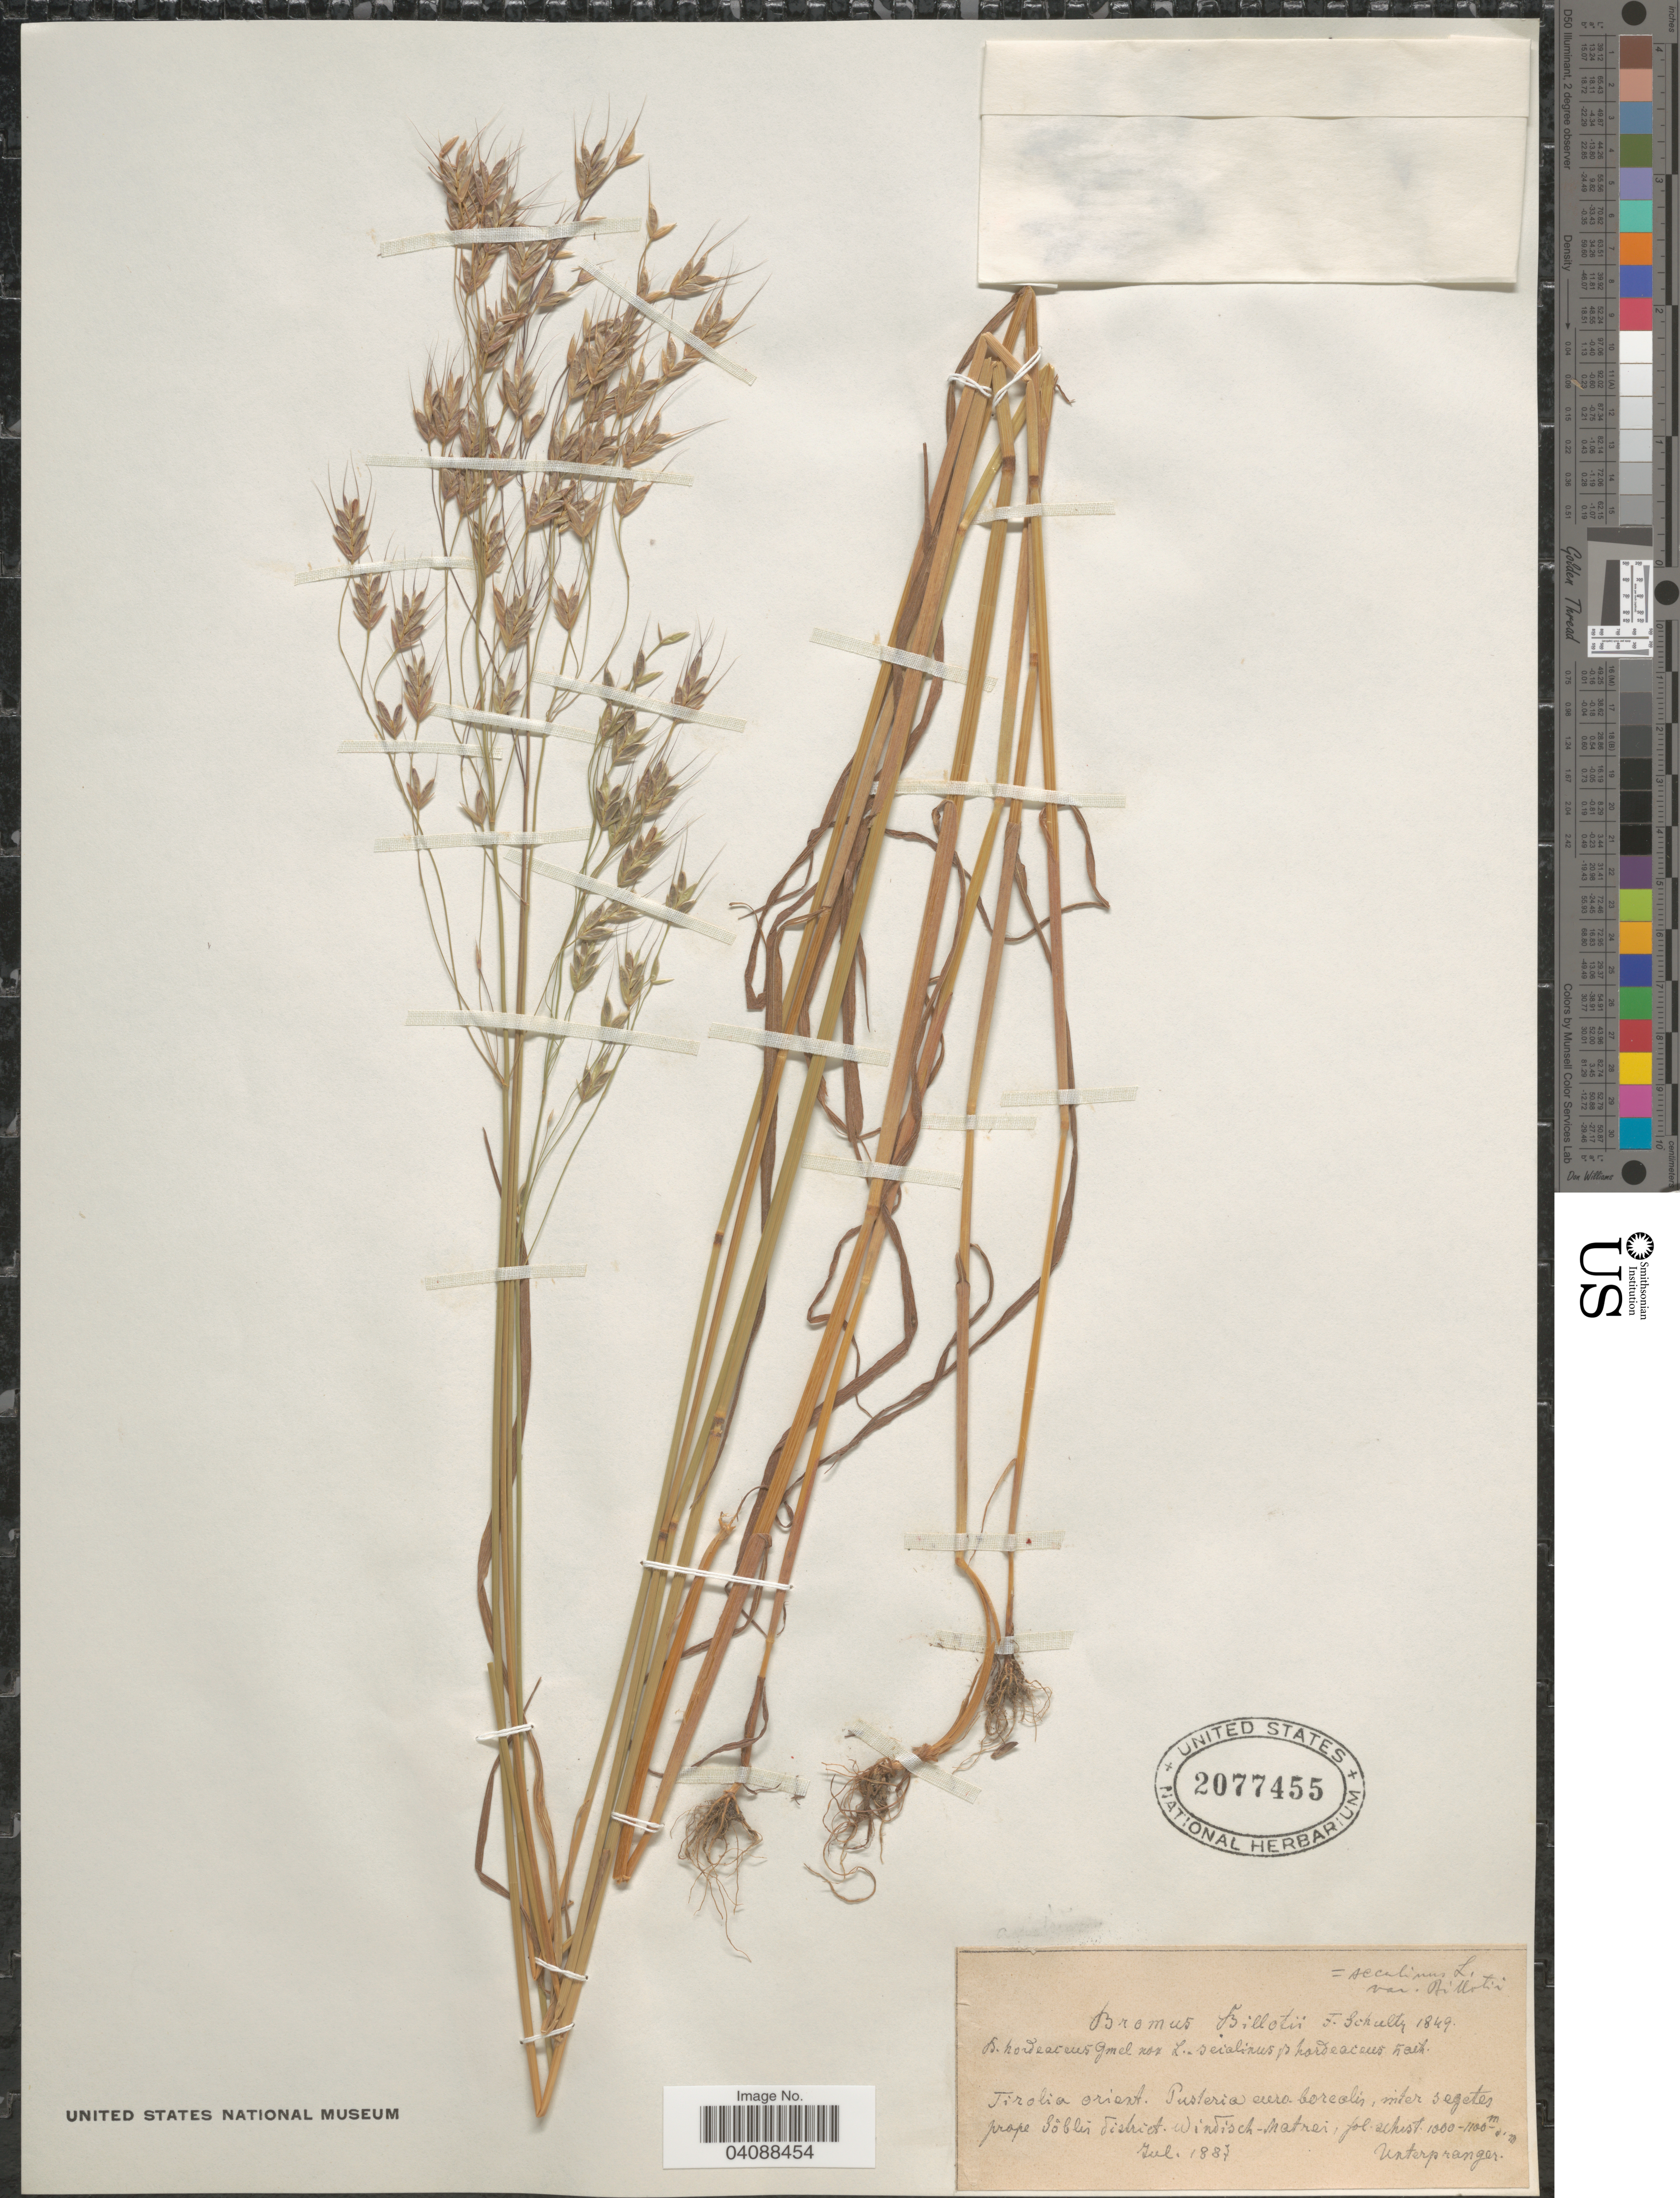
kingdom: Plantae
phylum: Tracheophyta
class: Liliopsida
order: Poales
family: Poaceae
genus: Bromus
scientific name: Bromus secalinus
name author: L.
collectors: F. Schultz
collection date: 1887-07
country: Italy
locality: Tirolia orient. Pusteria aero-borealis, inter segetes prope Söblís district. Windisch-Matrei, sol. schist. [interpreted]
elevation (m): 1000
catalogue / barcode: US 2077455